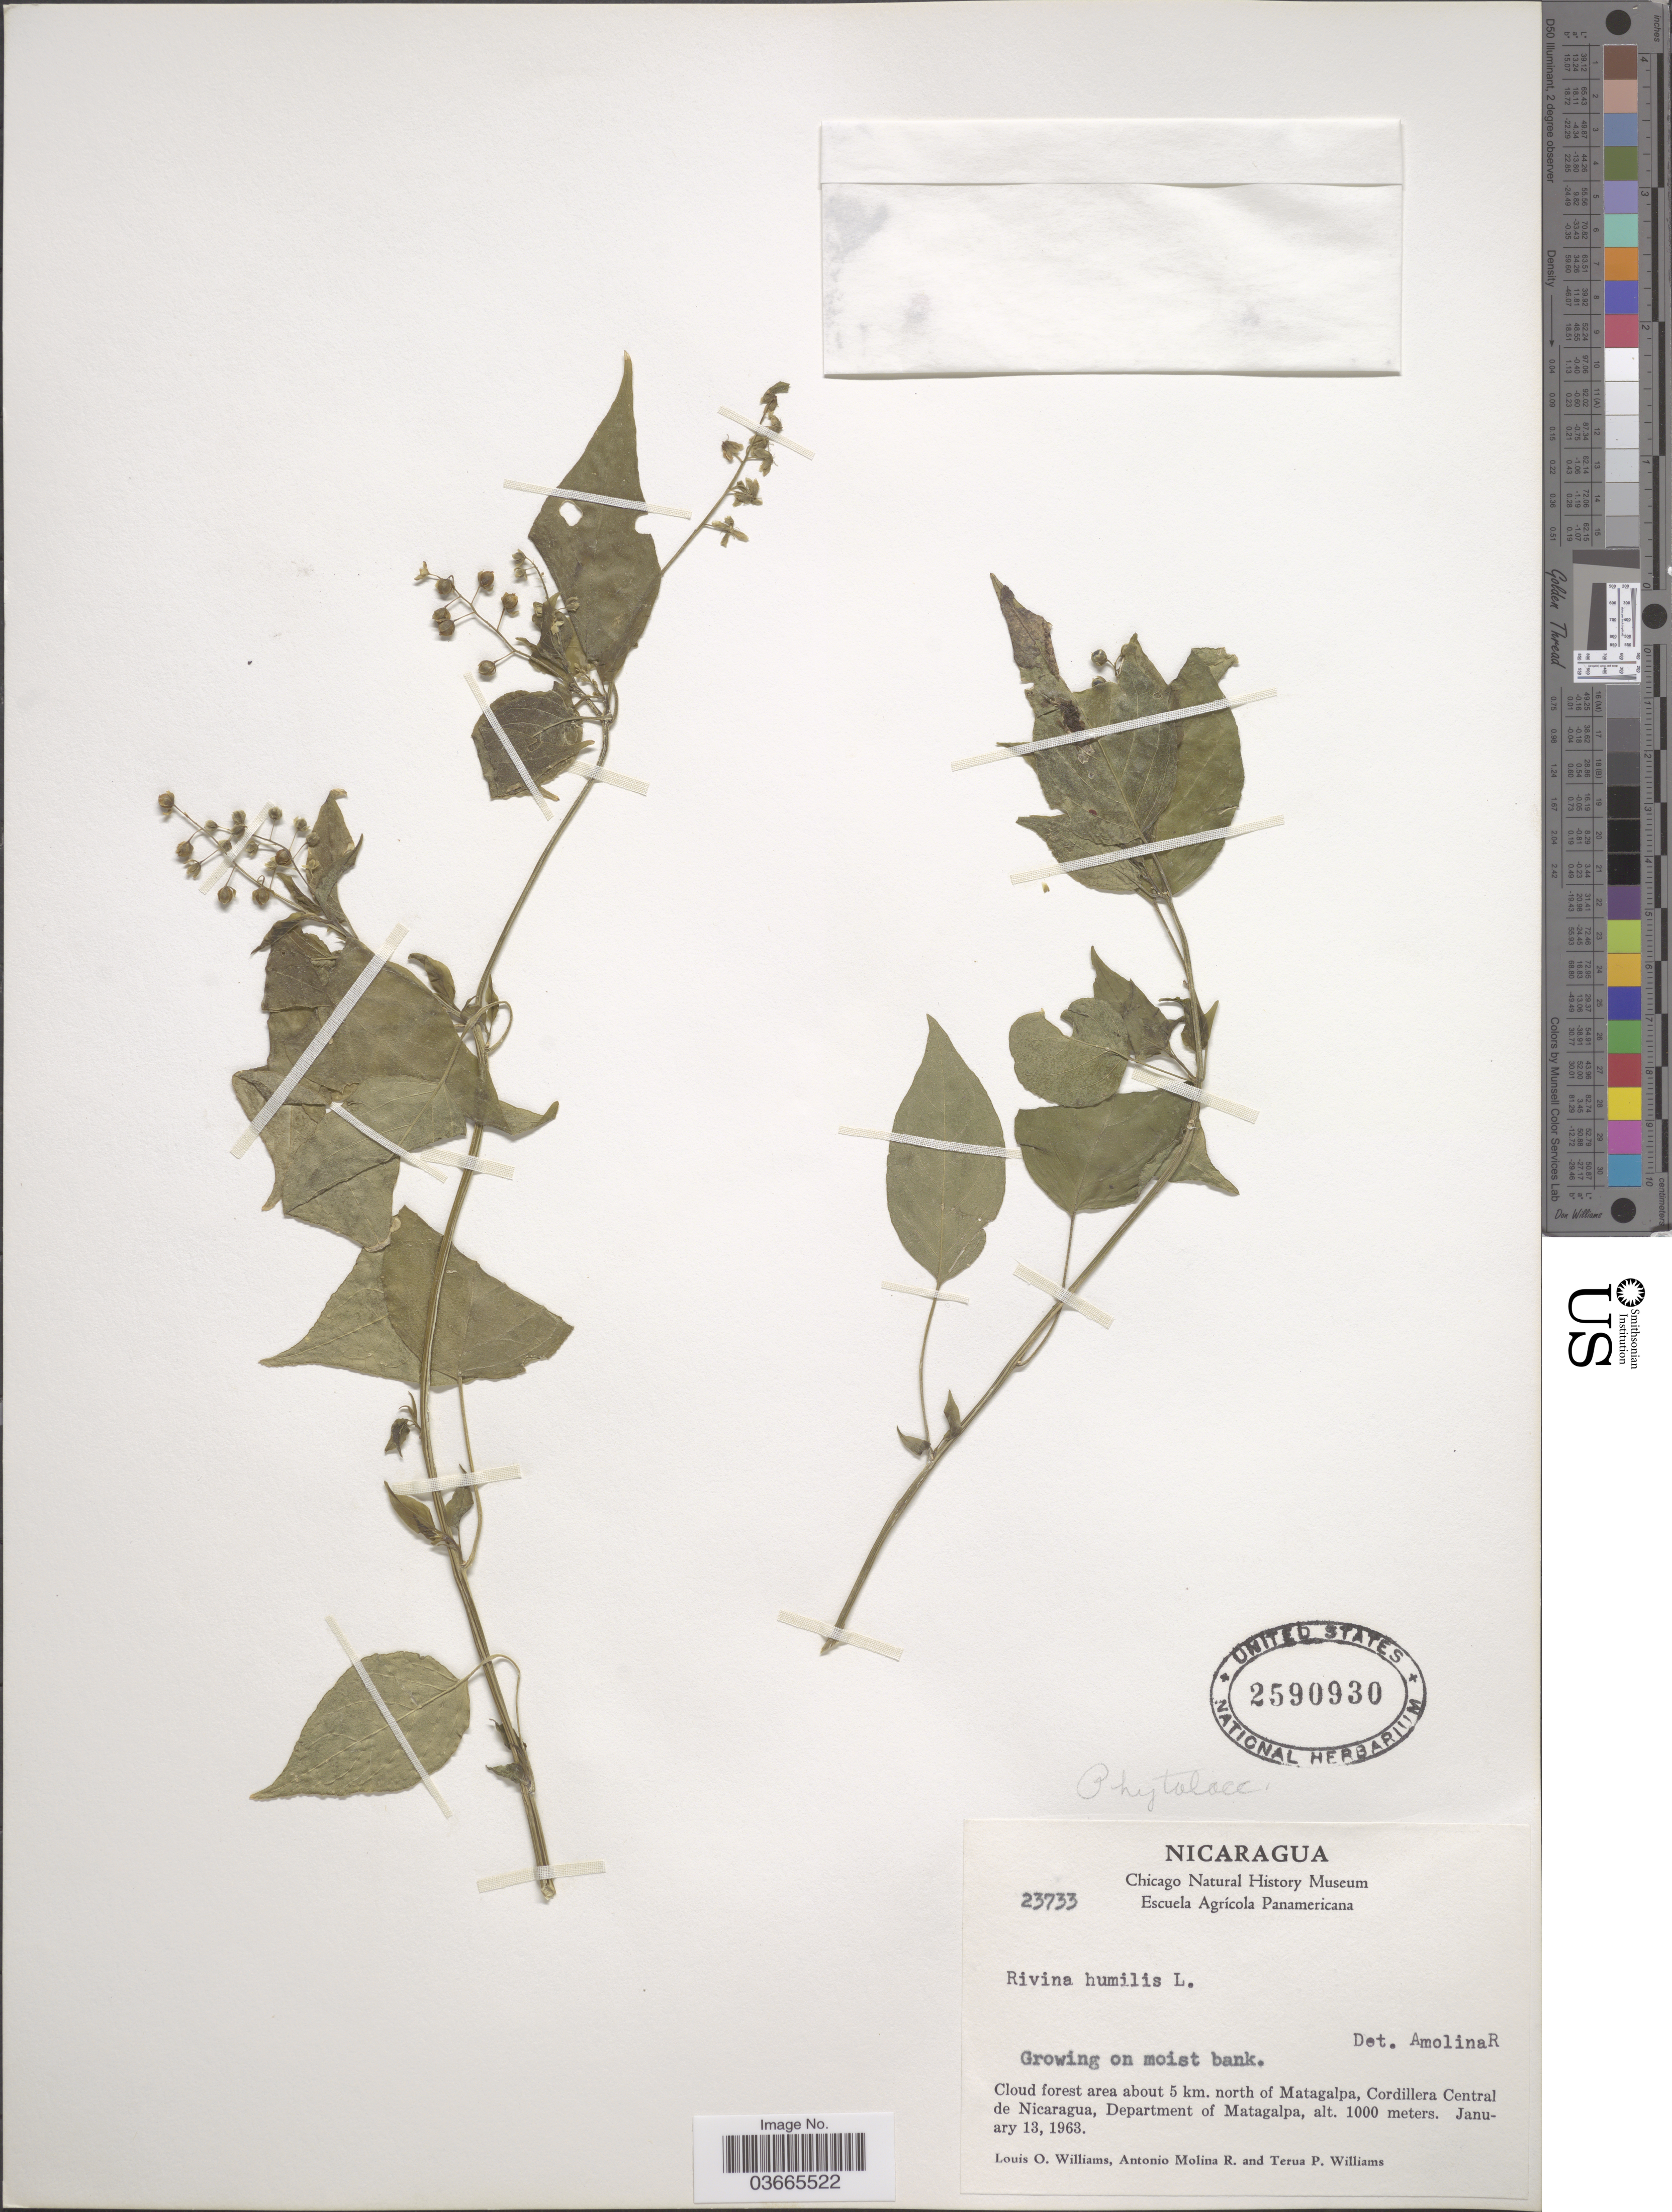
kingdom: Plantae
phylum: Tracheophyta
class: Magnoliopsida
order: Caryophyllales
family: Phytolaccaceae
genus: Rivina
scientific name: Rivina humilis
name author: L.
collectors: L. O. Williams, A. Molina R. & T. Williams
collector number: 23733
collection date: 1963-01-13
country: Nicaragua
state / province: Matagalpa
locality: Cloud forest area about 5 km. north of Matagalpa, Cordillera Central de Nicaragua, Department of Matagalpa.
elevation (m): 1000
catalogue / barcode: US 2590930